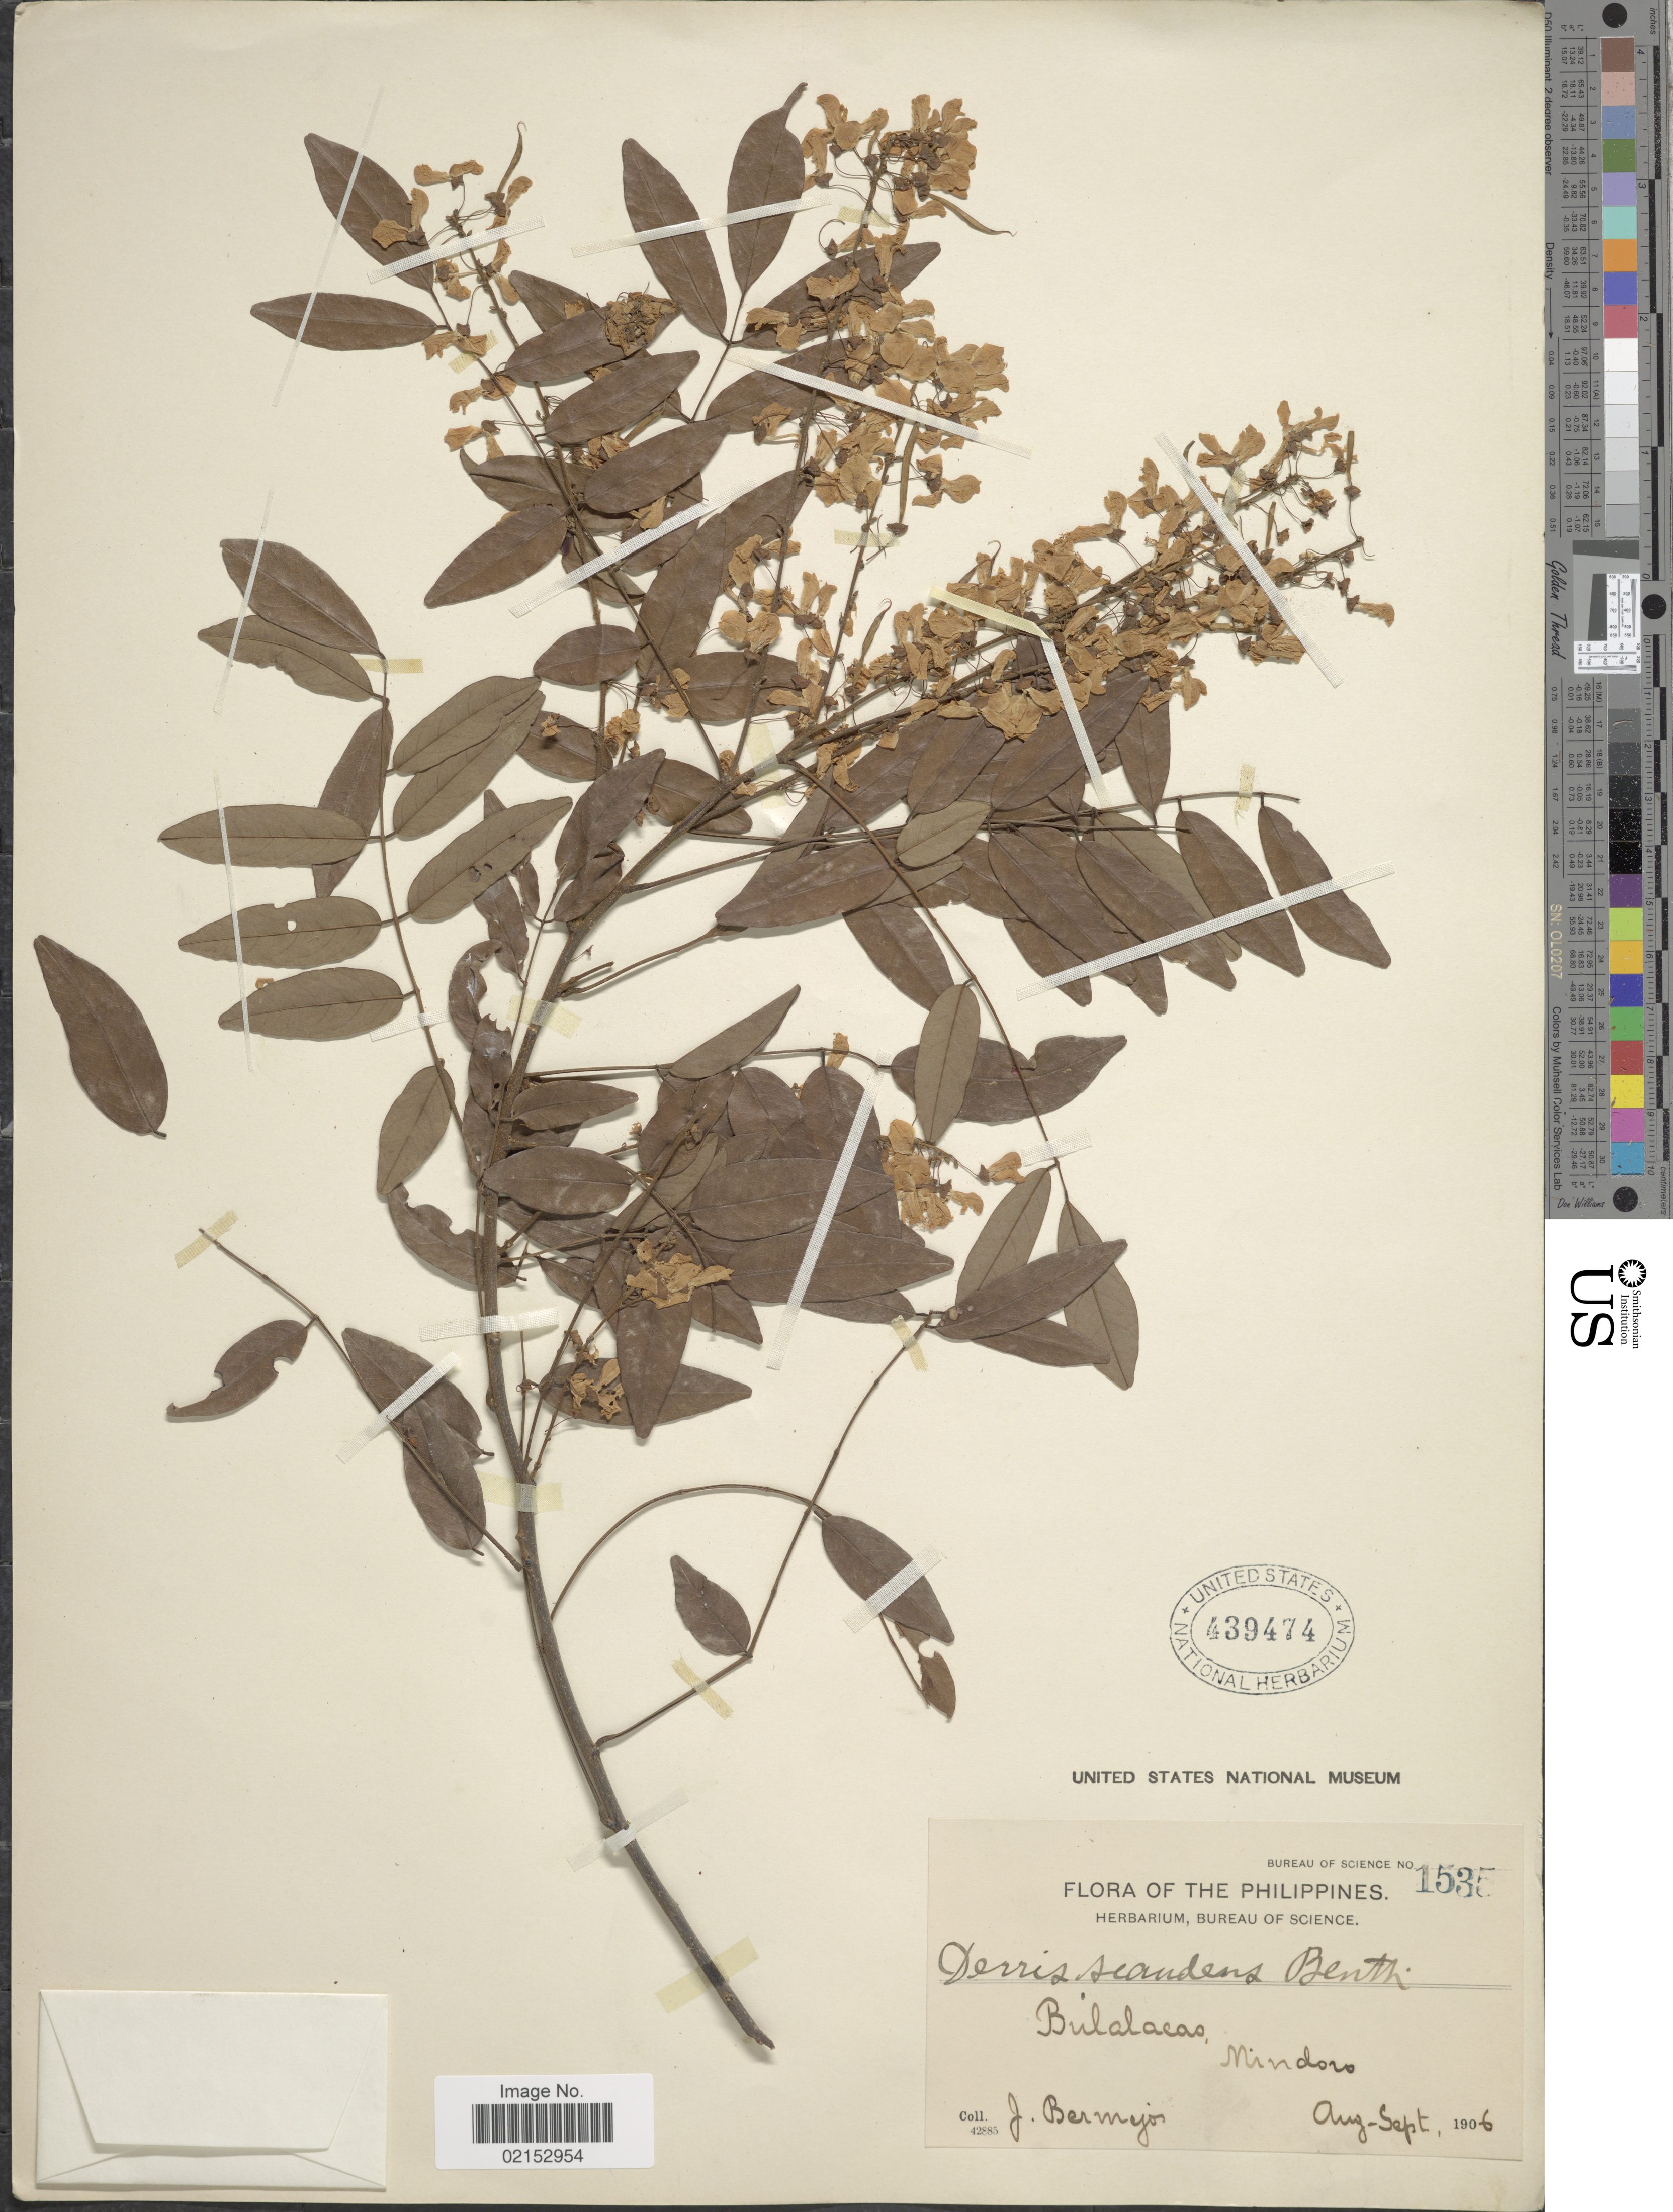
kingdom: Plantae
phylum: Tracheophyta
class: Magnoliopsida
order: Fabales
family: Fabaceae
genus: Brachypterum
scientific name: Brachypterum scandens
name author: (Roxb.) Miq.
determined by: Strong, Mark T., (BOT), Smithsonian Institution - National Museum of Natural History (UNITED STATES)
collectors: J. Bermejos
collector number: Bureau of Science 1535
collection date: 1906-08/1906-09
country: Philippines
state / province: Mimaropa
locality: Bulalacas, Mindoro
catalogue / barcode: US 439474